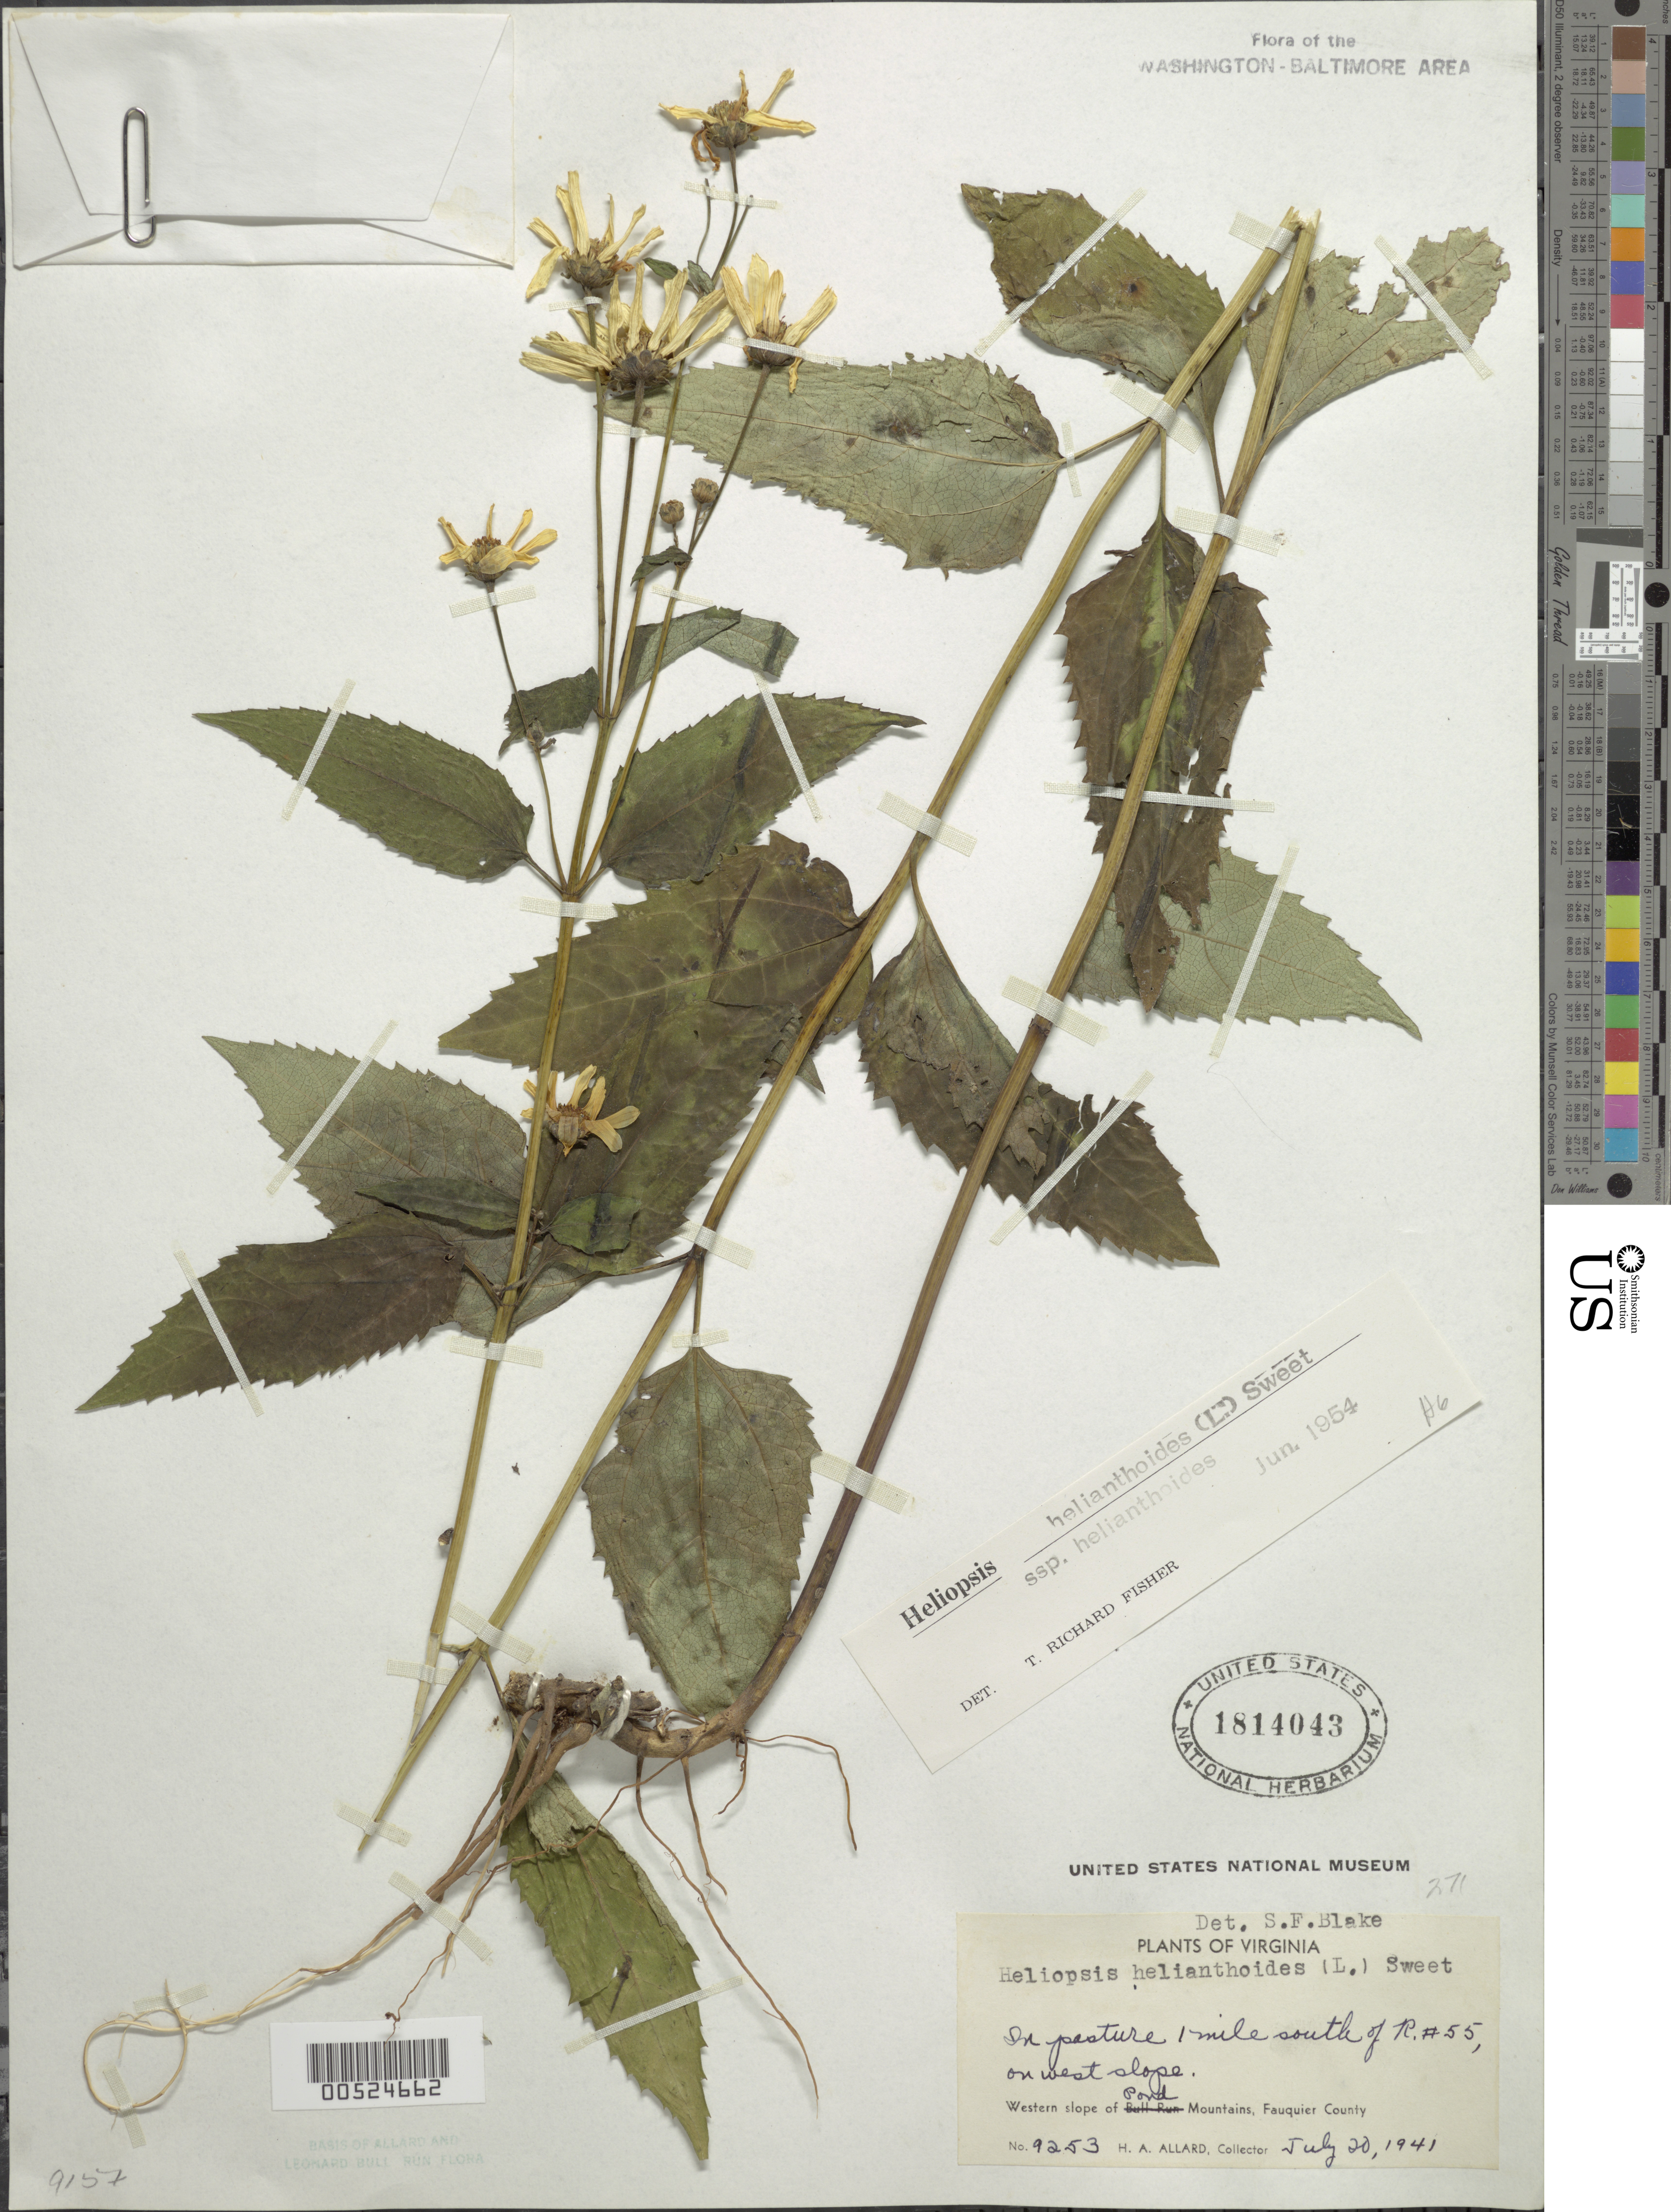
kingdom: Plantae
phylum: Tracheophyta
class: Magnoliopsida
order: Asterales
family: Asteraceae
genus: Heliopsis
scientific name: Heliopsis helianthoides subsp. helianthoides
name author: (L.) Sweet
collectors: H. A. Allard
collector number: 9253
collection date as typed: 20 Jul 1941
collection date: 1941-07-20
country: United States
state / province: Virginia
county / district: Fauquier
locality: Pond Mountain, W slope, 1 mi. S of Rt. 55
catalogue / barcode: US 1814043